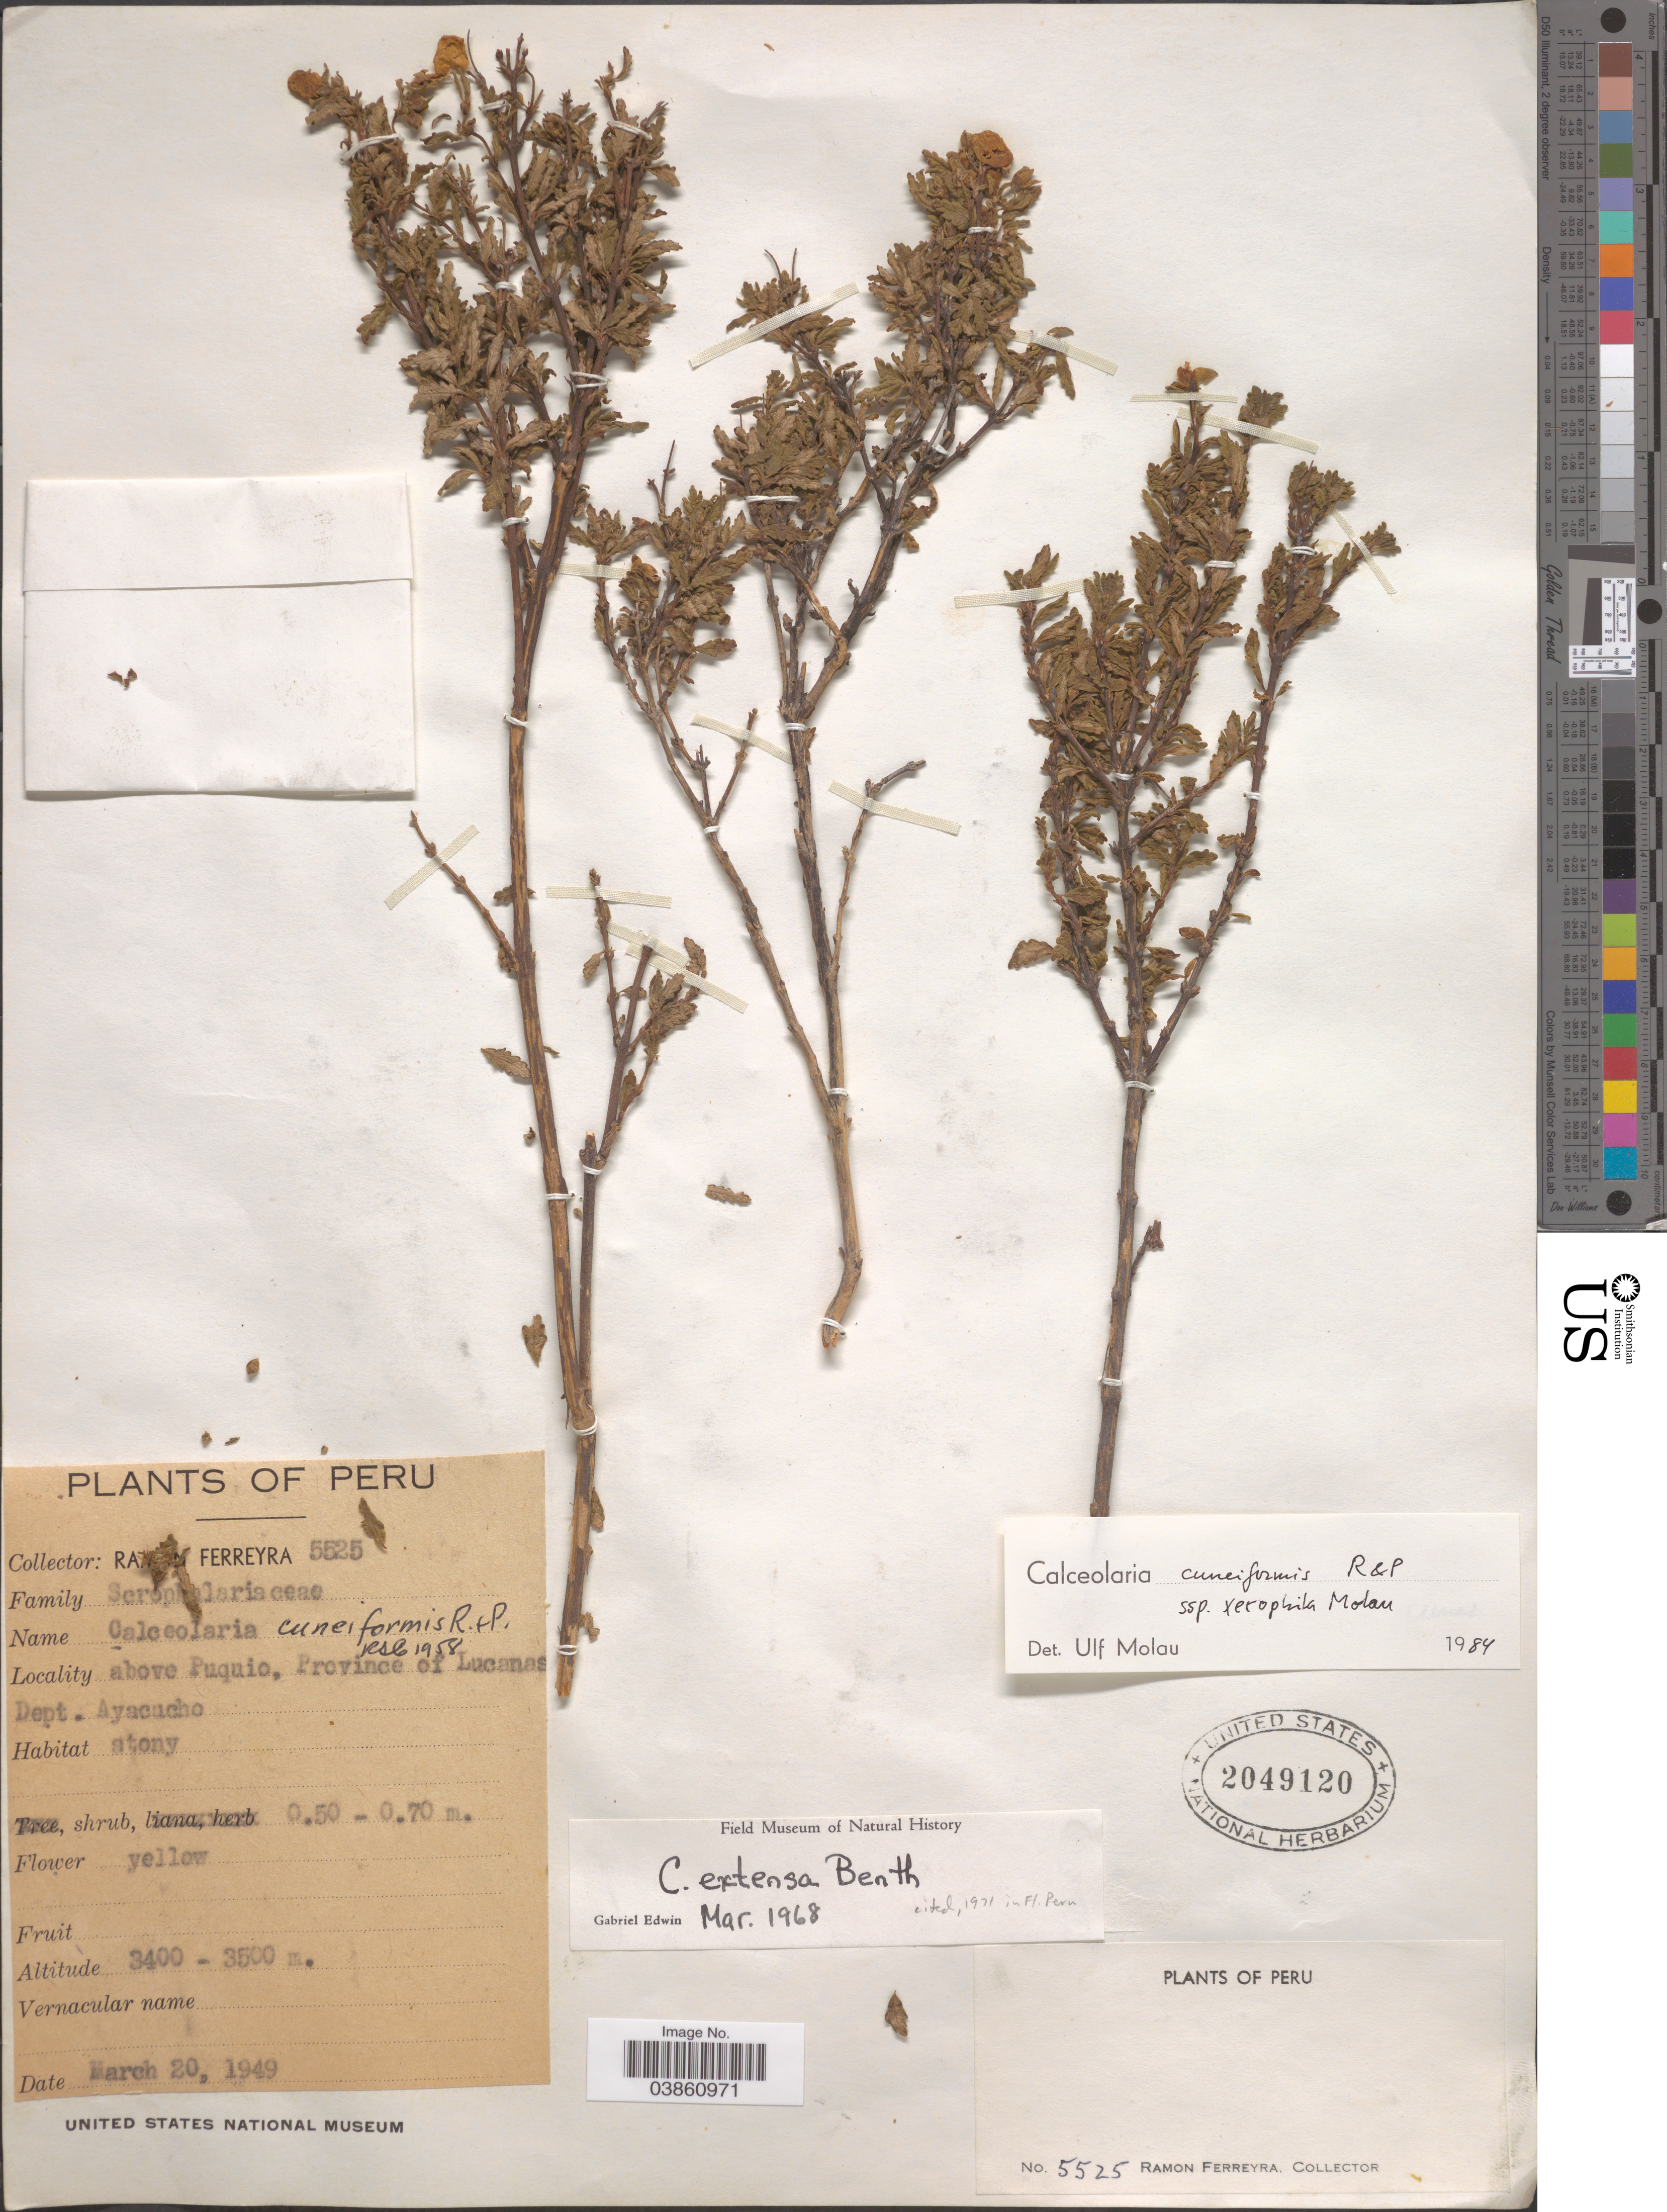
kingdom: Plantae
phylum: Tracheophyta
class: Magnoliopsida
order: Lamiales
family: Calceolariaceae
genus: Calceolaria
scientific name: Calceolaria cuneiformis subsp. xerophila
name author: Molau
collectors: R. A. Ferreyra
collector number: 5525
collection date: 1949-03-20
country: Peru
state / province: Ayacucho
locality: Above Puquio, Province of Lucanas, Dept. Ayacucho.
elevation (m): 3400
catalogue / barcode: US 2049120